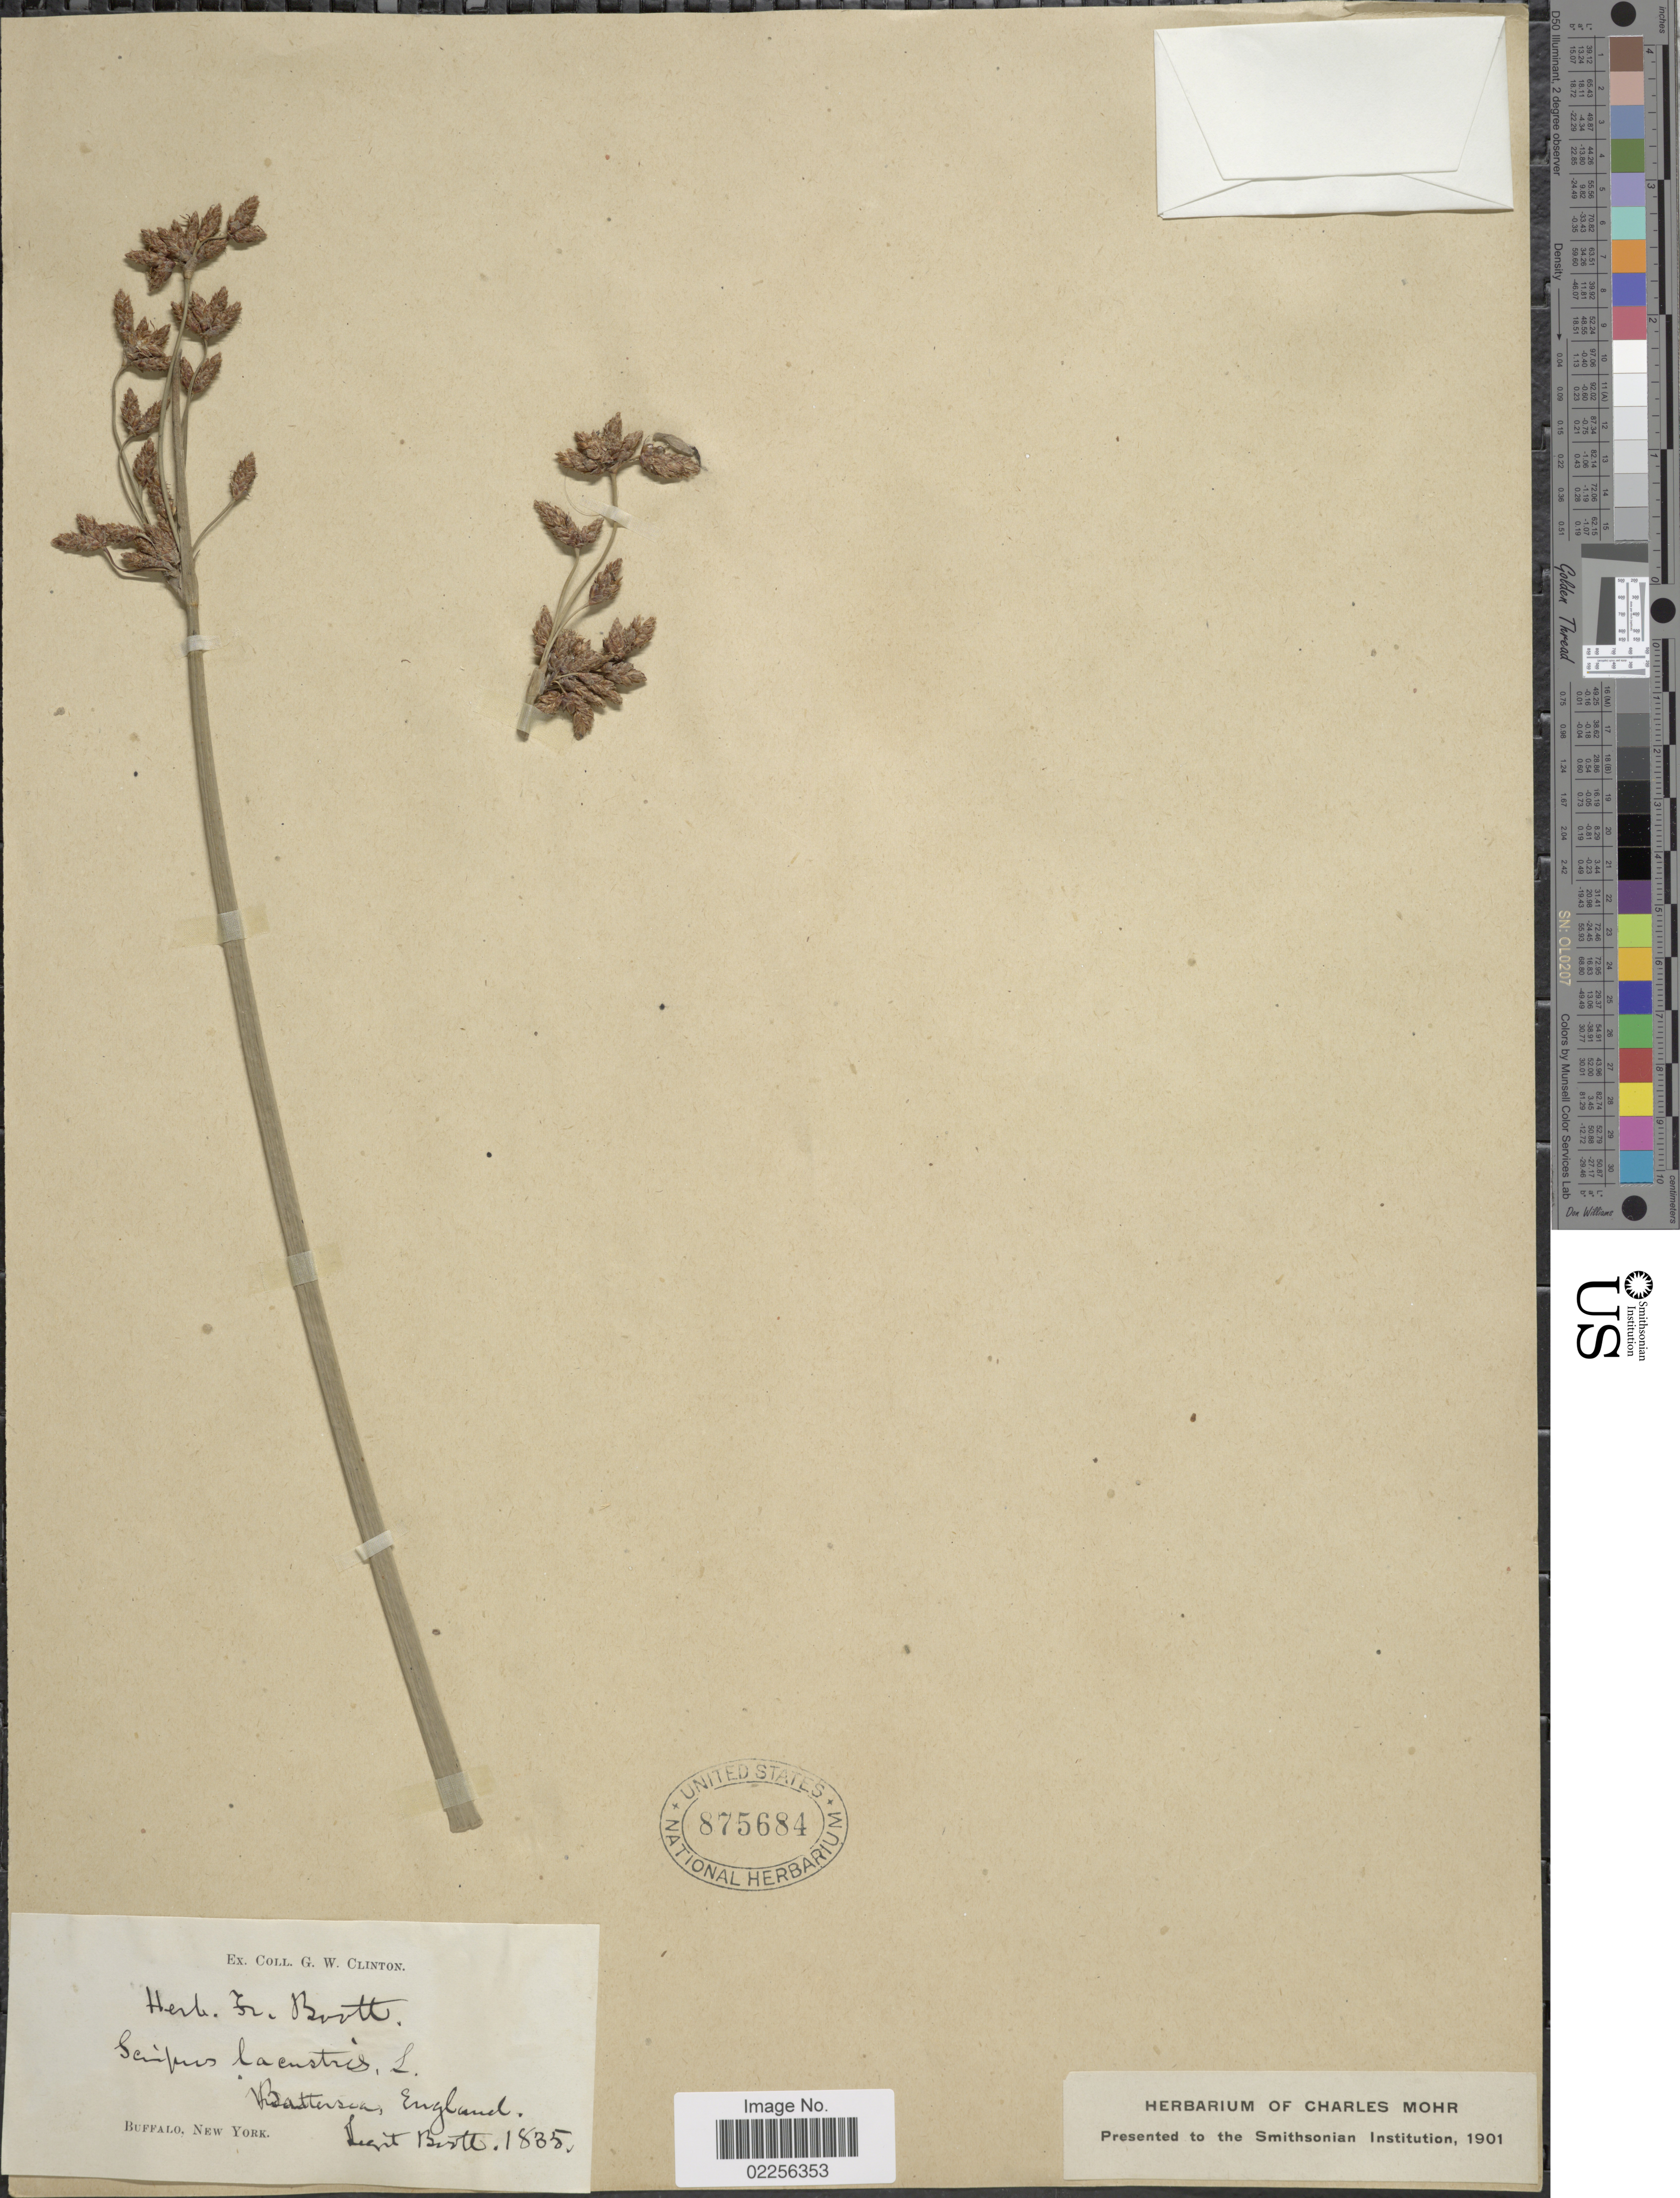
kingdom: Plantae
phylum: Tracheophyta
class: Liliopsida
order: Poales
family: Cyperaceae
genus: Schoenoplectus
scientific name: Schoenoplectus lacustris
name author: (L.) Palla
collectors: G. W. Clinton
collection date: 1835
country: United Kingdom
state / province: England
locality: Battersea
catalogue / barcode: US 875684